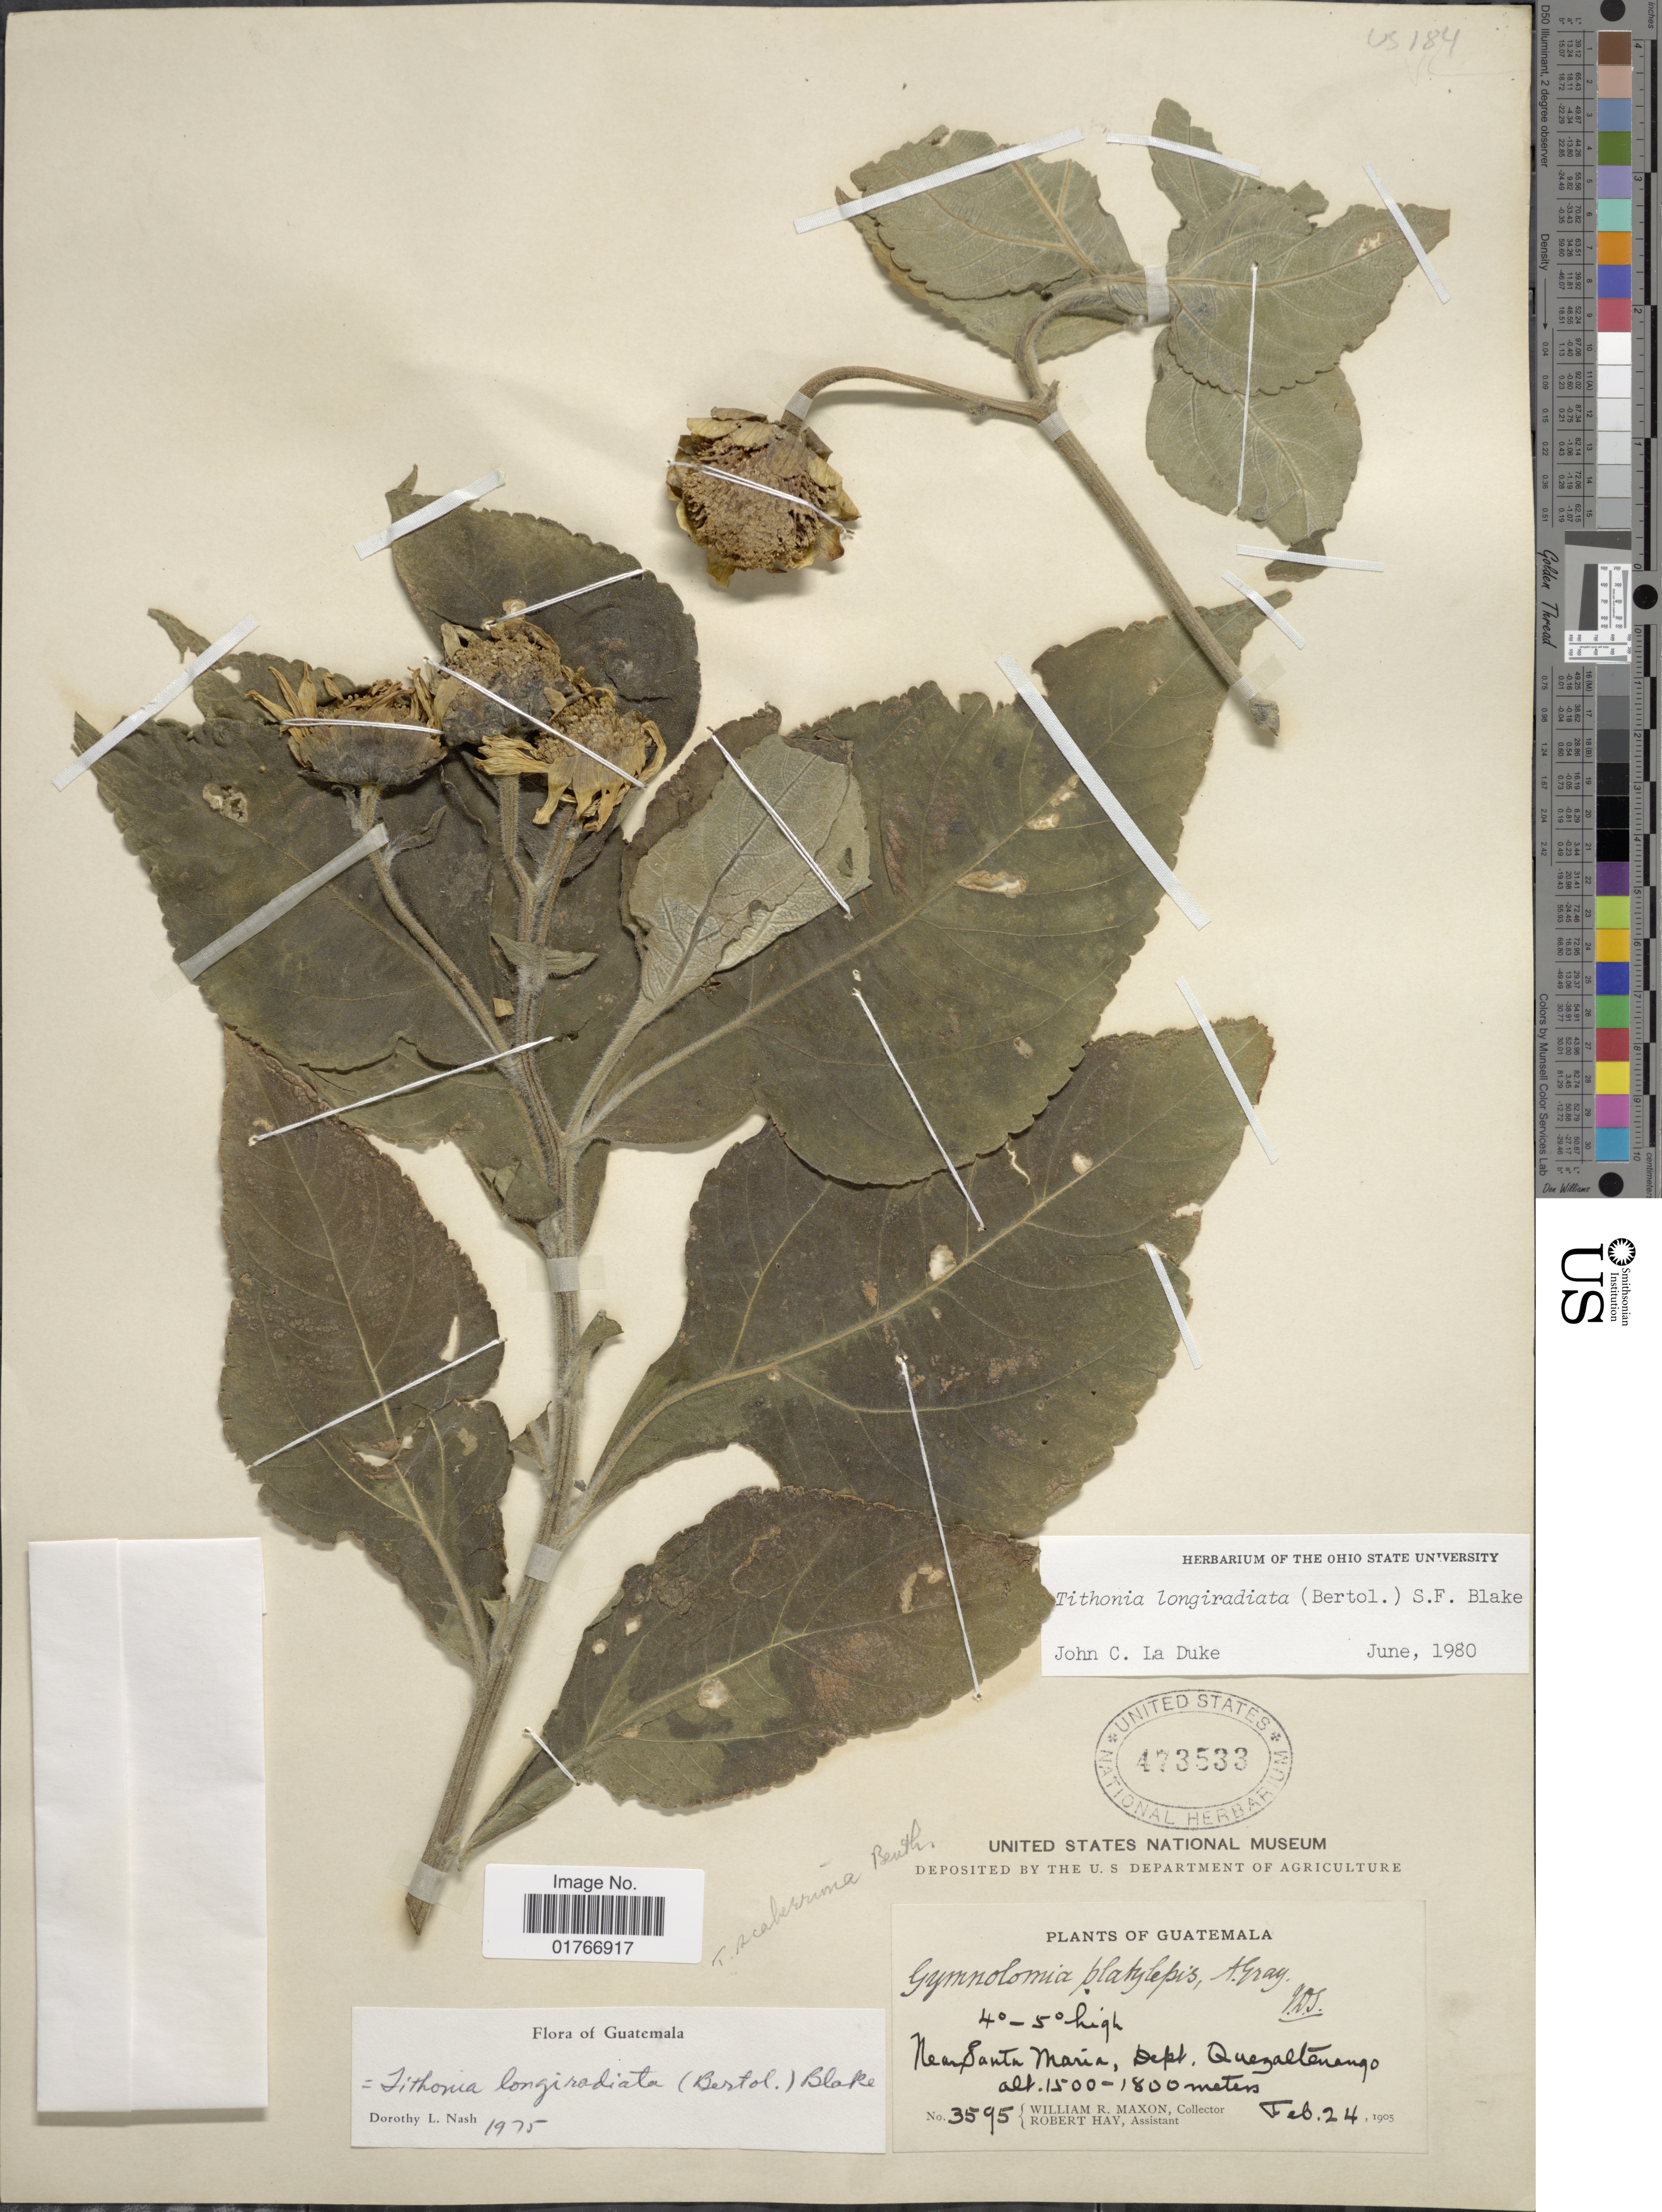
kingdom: Plantae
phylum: Tracheophyta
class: Magnoliopsida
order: Asterales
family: Asteraceae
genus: Tithonia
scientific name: Tithonia longiradiata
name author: (Bertol.) S.F. Blake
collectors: W. R. Maxon & R. Hay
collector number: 3595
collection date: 1905-02-24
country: Guatemala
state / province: Quetzaltenango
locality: Near Santa Maria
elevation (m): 1500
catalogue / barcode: US 473533